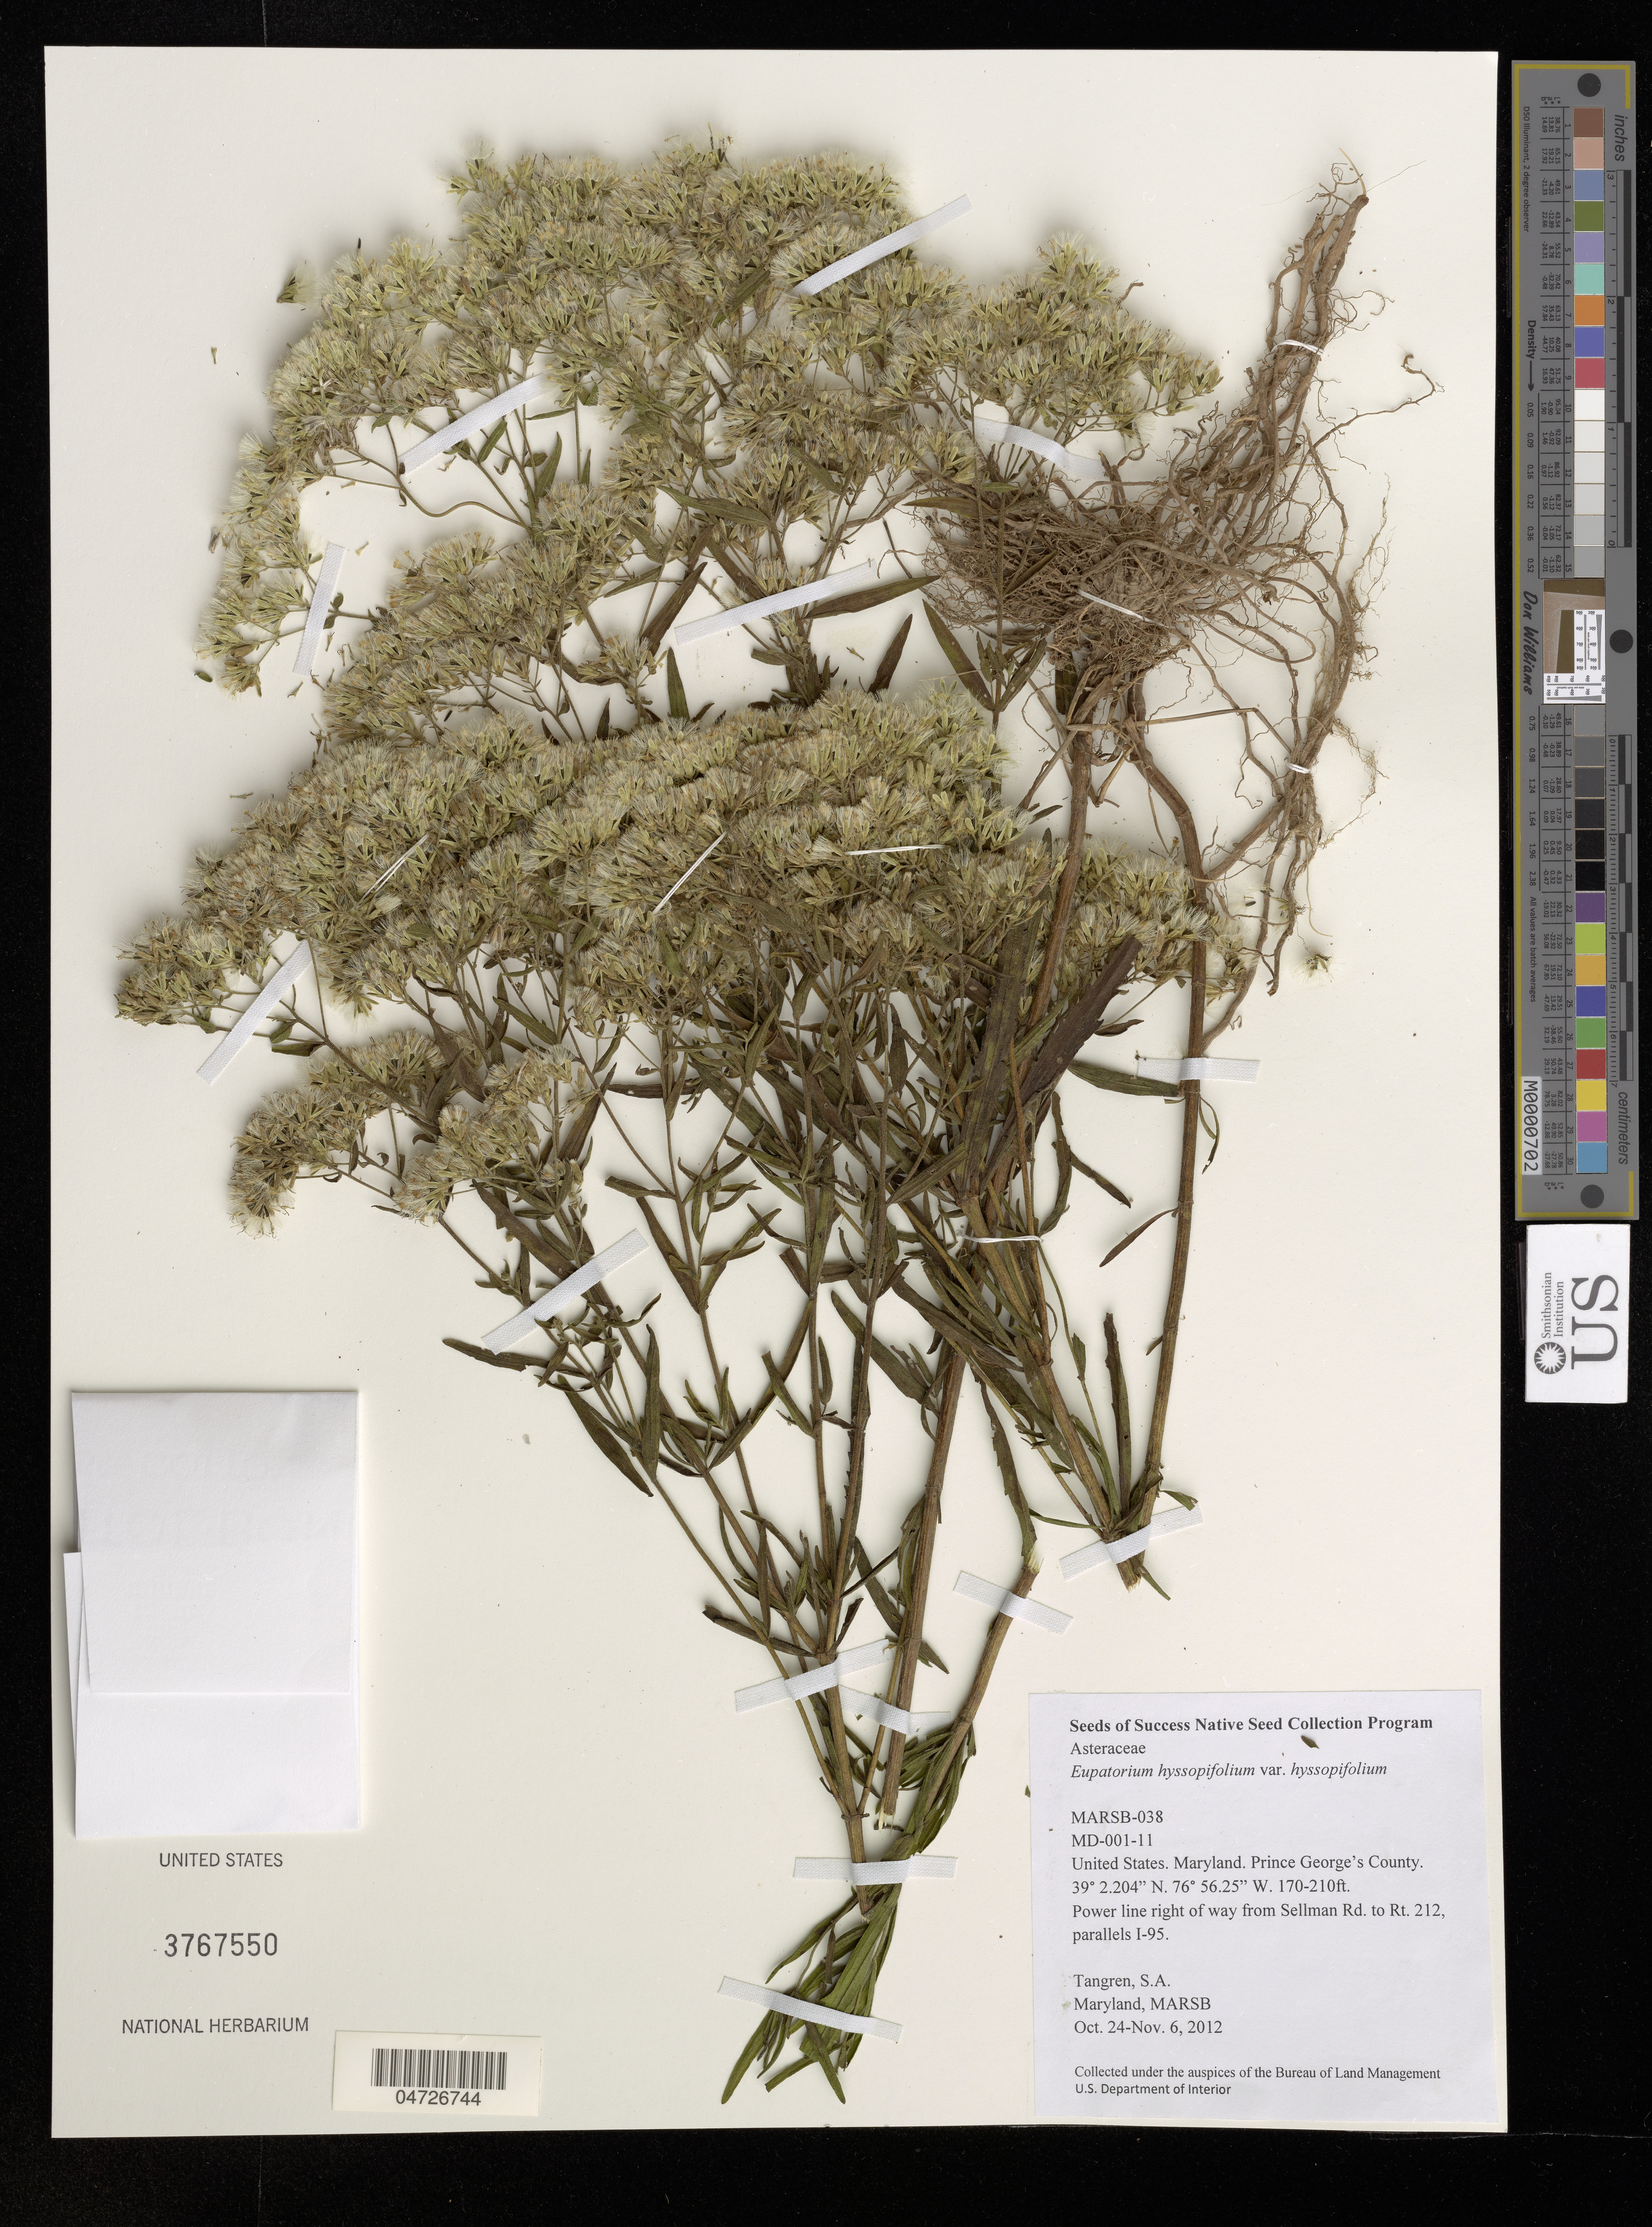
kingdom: Plantae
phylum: Tracheophyta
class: Magnoliopsida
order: Asterales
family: Asteraceae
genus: Eupatorium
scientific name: Eupatorium hyssopifolium var. hyssopifolium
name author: L.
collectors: S. Tangren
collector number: MD-001-11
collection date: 2012-10-24/2012-11-06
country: United States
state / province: Maryland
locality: Prince George's County. Power line right of way from Sellman Rd. to Rt. 212, parallels I-95.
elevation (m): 52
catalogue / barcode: US 3767550